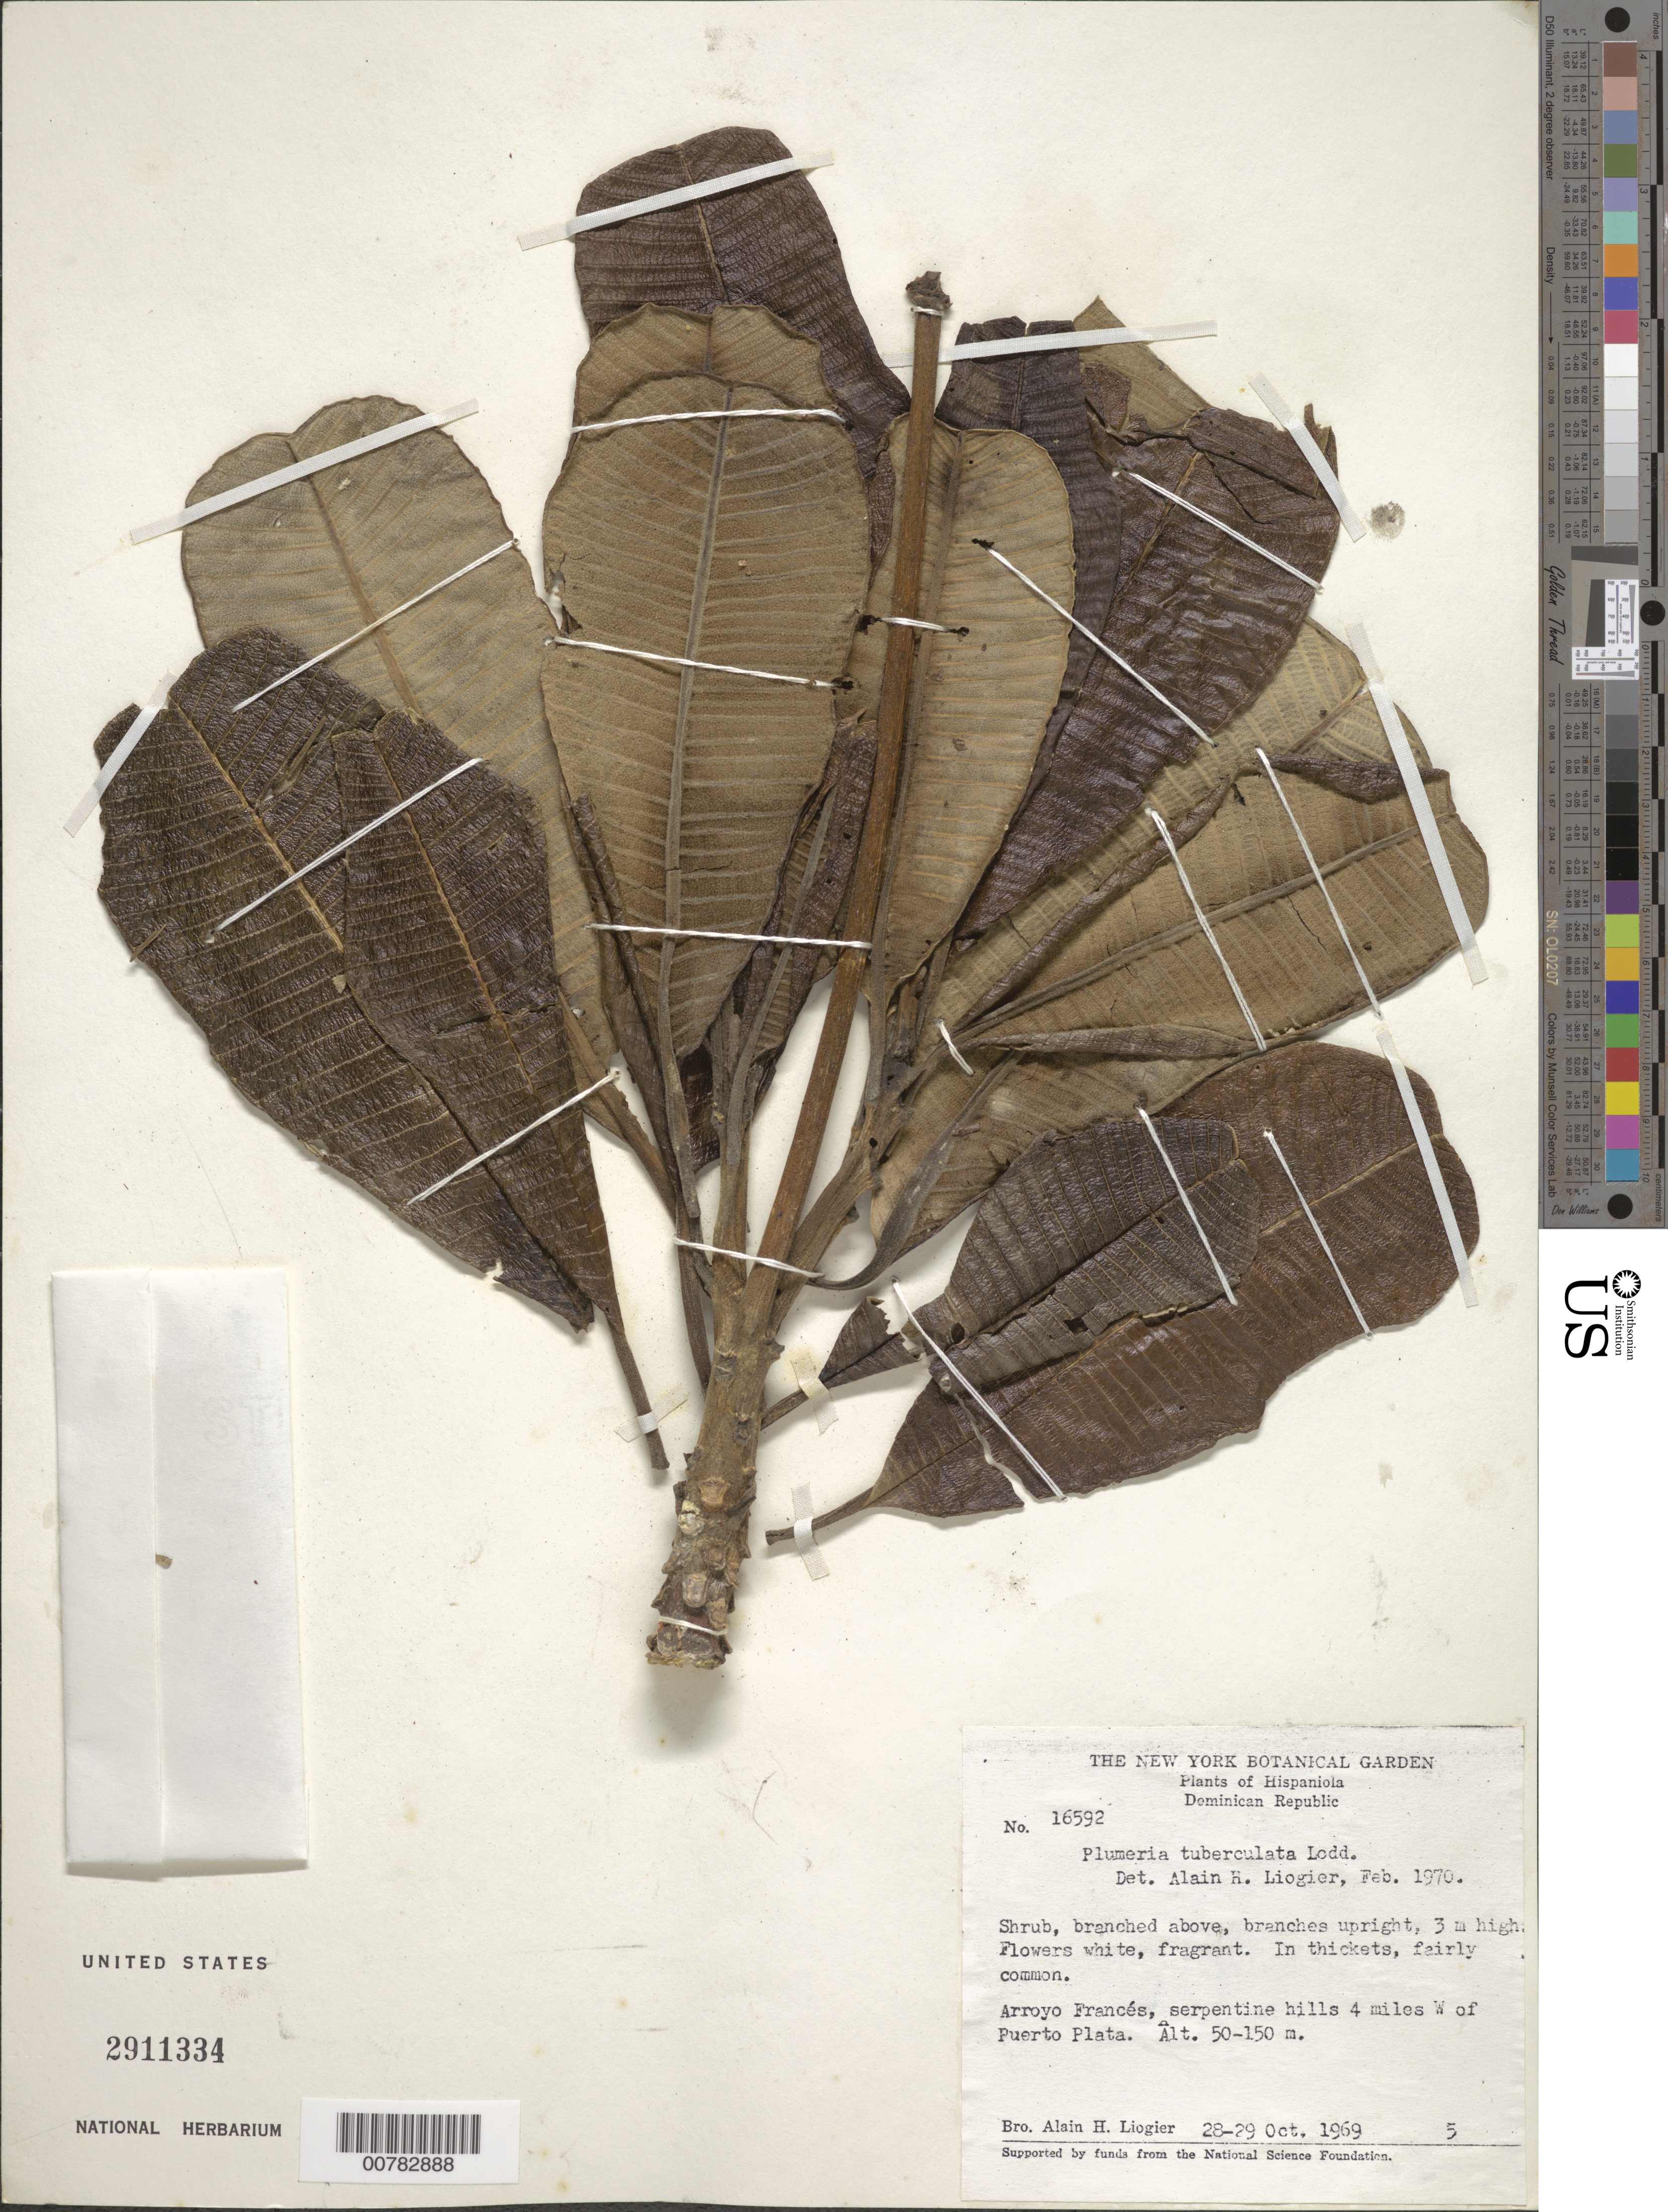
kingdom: Plantae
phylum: Tracheophyta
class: Magnoliopsida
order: Gentianales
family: Apocynaceae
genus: Plumeria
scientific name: Plumeria tuberculata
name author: G. Lodd.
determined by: Liogier, Alain H.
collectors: A. H. Liogier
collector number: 16592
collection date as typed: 28 Oct 1929 to 29 Oct 1929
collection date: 1929-10-28/1929-10-29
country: Dominican Republic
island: Hispaniola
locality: Arroyo Francés, serpentine hills 4 miles W of Puerto Plata.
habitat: In thickets.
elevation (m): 50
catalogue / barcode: US 2911334